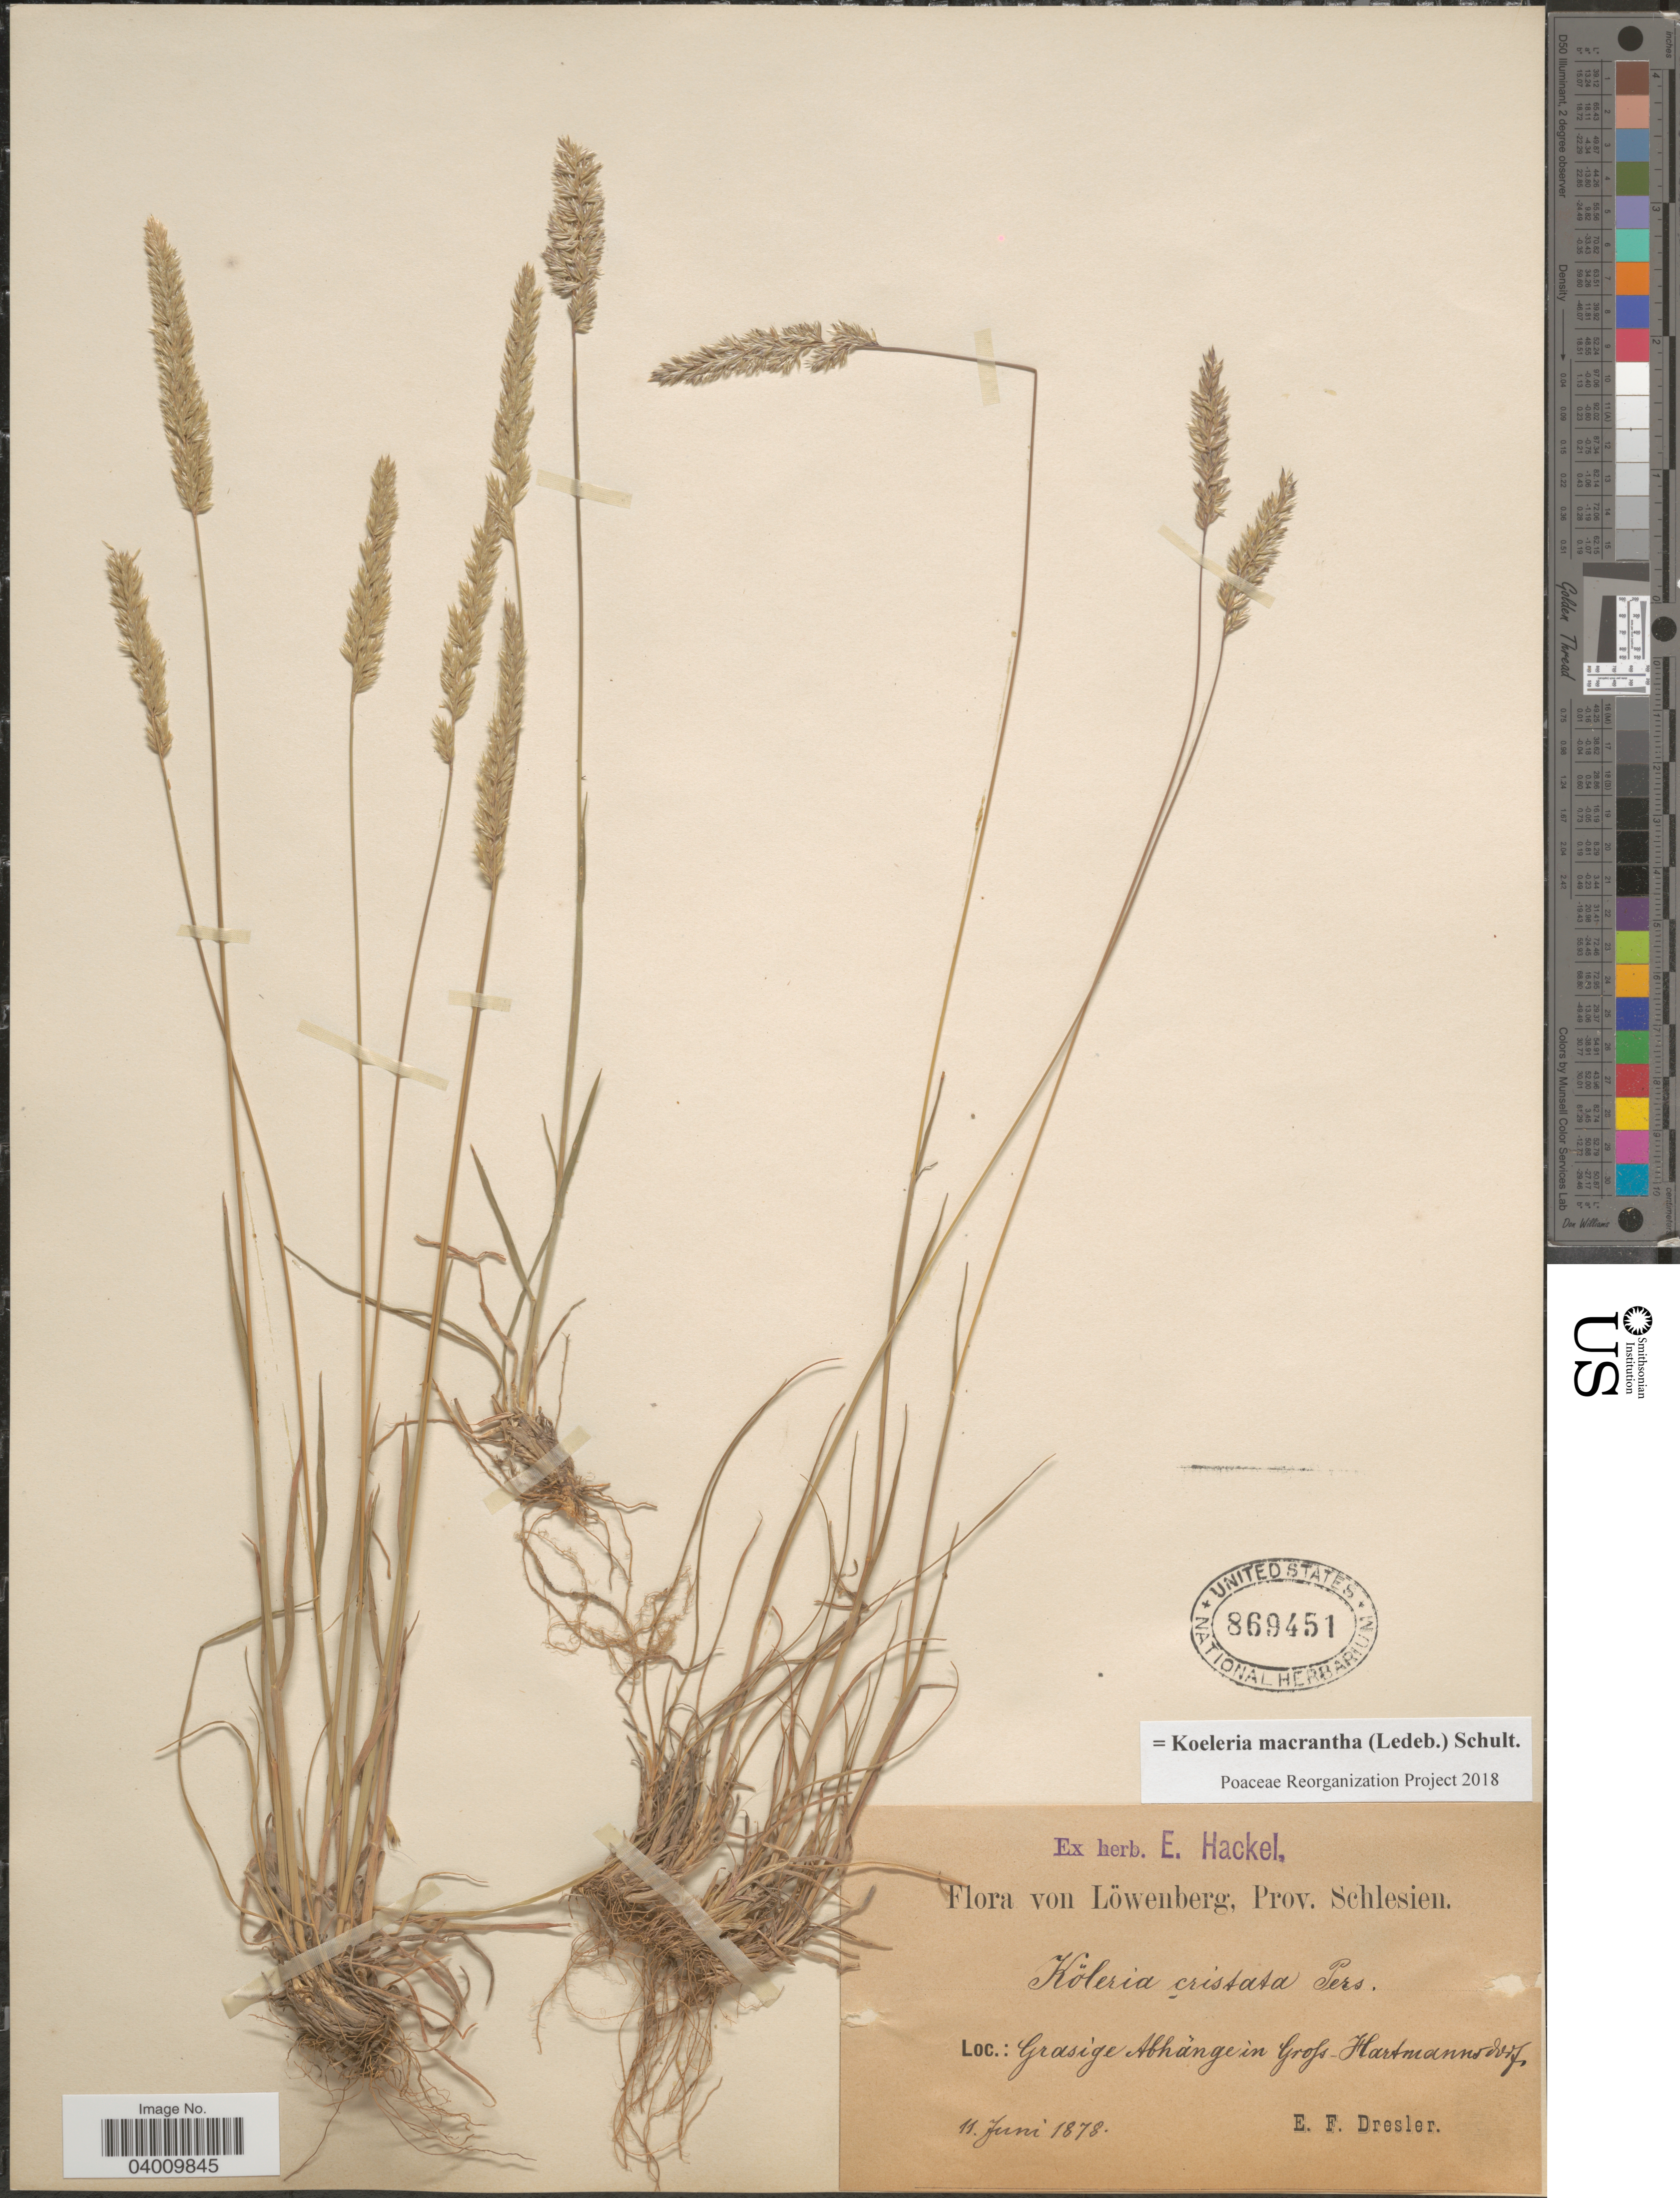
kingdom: Plantae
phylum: Tracheophyta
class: Liliopsida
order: Poales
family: Poaceae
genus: Koeleria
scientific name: Koeleria macrantha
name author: (Ledeb.) Schult.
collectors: E. Dresler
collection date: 1878-06-11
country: Germany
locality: Löwenberg, Prov. Schlesien. Grasige Abhãnge in Grofs-Hartmannsdorf.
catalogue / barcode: US 869451